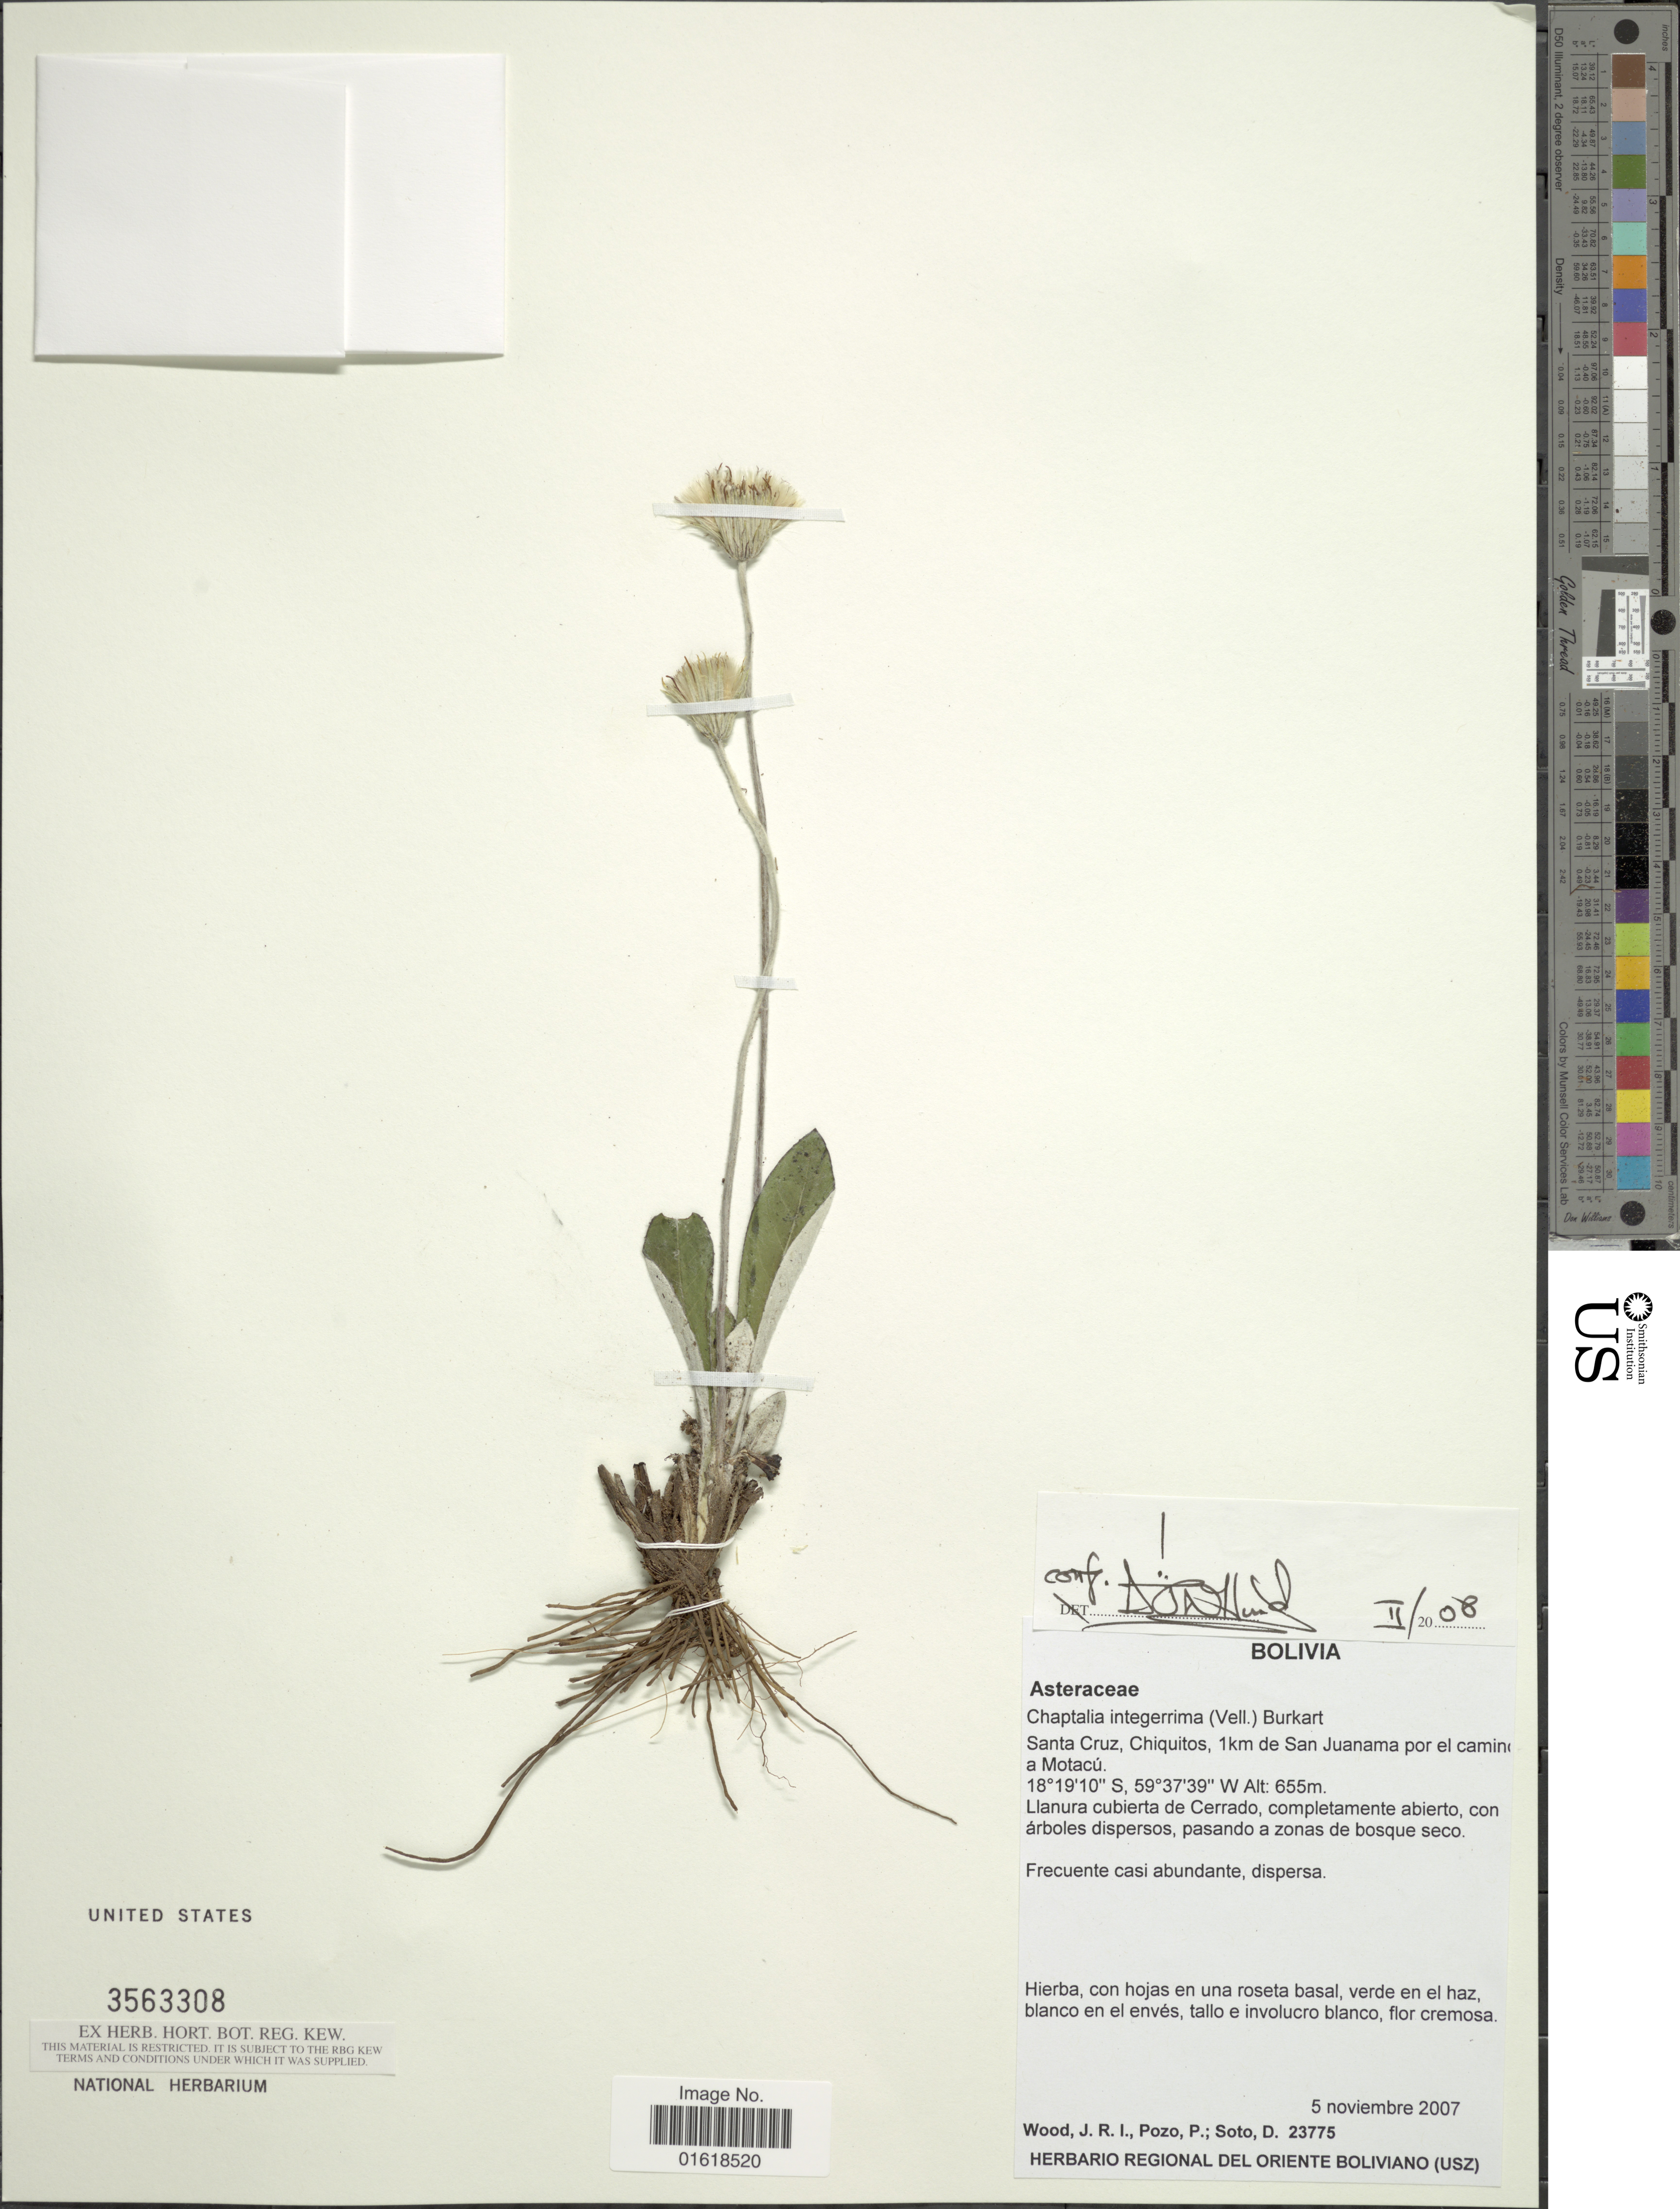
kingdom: Plantae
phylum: Tracheophyta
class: Magnoliopsida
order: Asterales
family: Asteraceae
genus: Chaptalia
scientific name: Chaptalia integerrima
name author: (Vell.) Burkart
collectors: J. R. I. Wood, P. Pozo & D. Soto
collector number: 23775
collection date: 2007-11-05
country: Bolivia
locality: Santa Cruz, Chiquitos, 1km de San Juanama por el camino a Motacú.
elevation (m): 655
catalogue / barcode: US 3563308